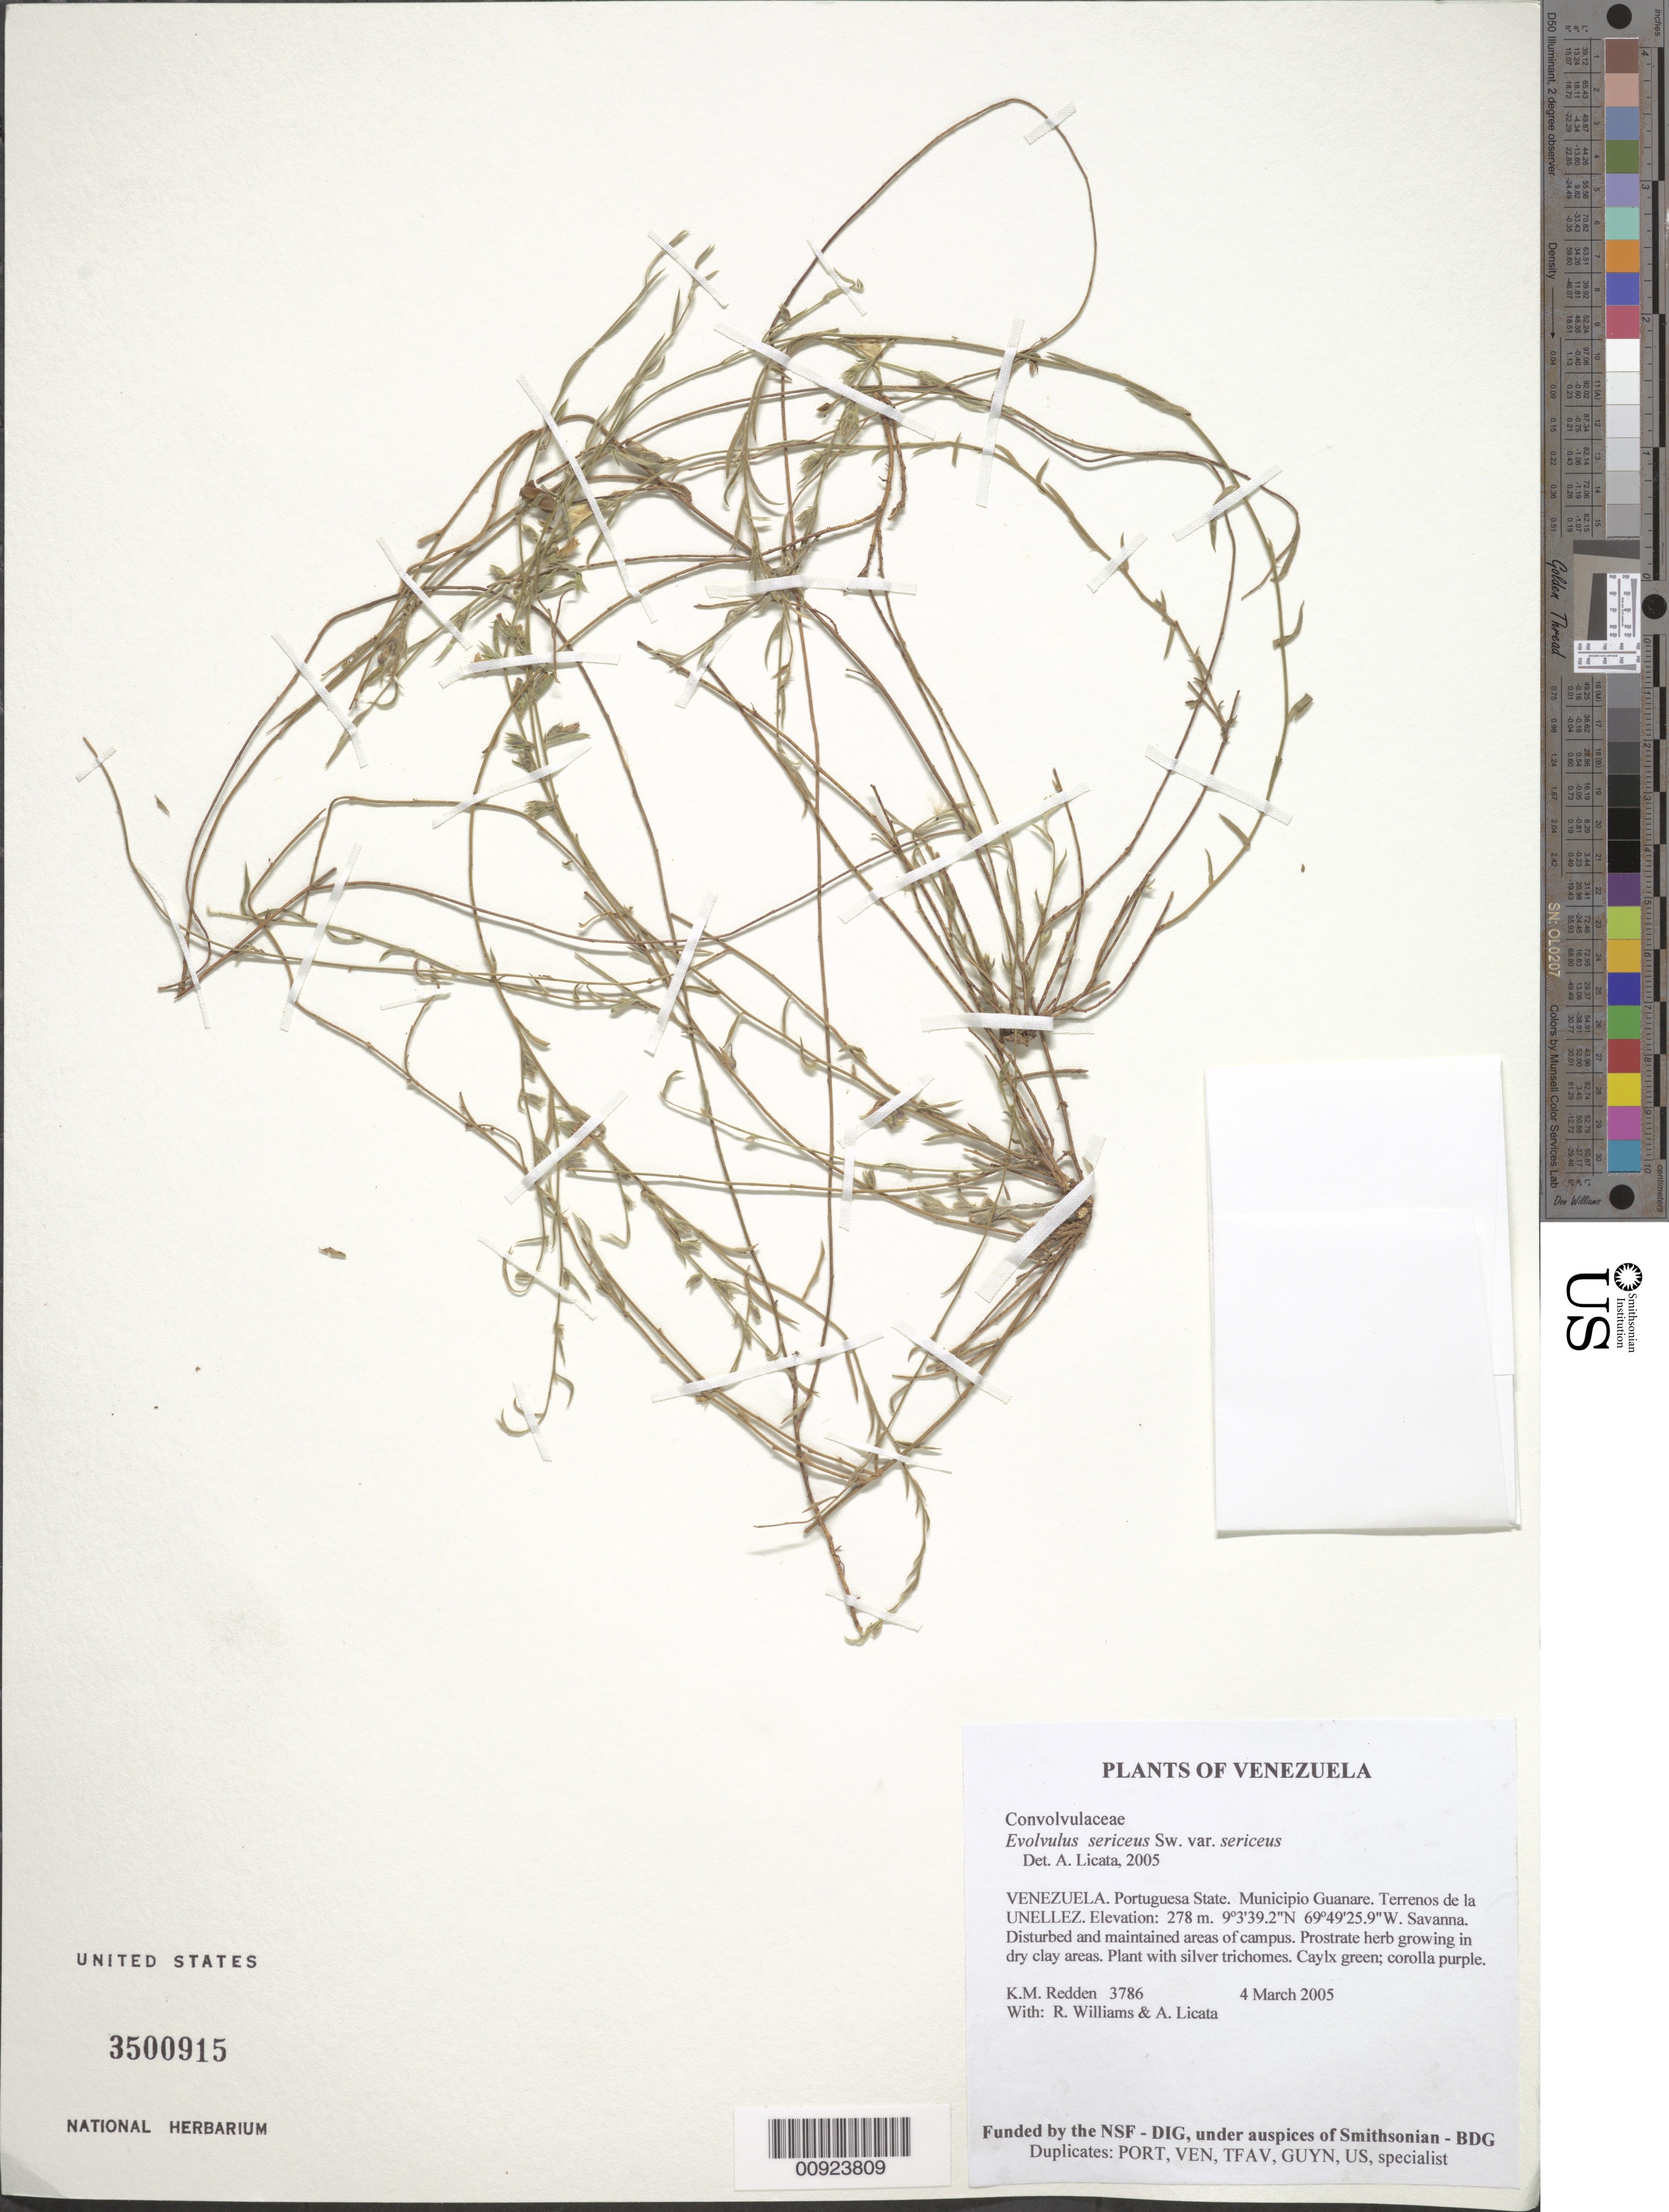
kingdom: Plantae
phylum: Tracheophyta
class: Magnoliopsida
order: Solanales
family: Convolvulaceae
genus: Evolvulus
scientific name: Evolvulus sericeus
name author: Sw.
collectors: K. M. Redden, R. Williams & A. Licata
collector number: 3786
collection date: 2005-03-04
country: Venezuela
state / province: Portuguesa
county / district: Guanare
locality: Terrenos de la UNELLEZ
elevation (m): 278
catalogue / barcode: US 3500915